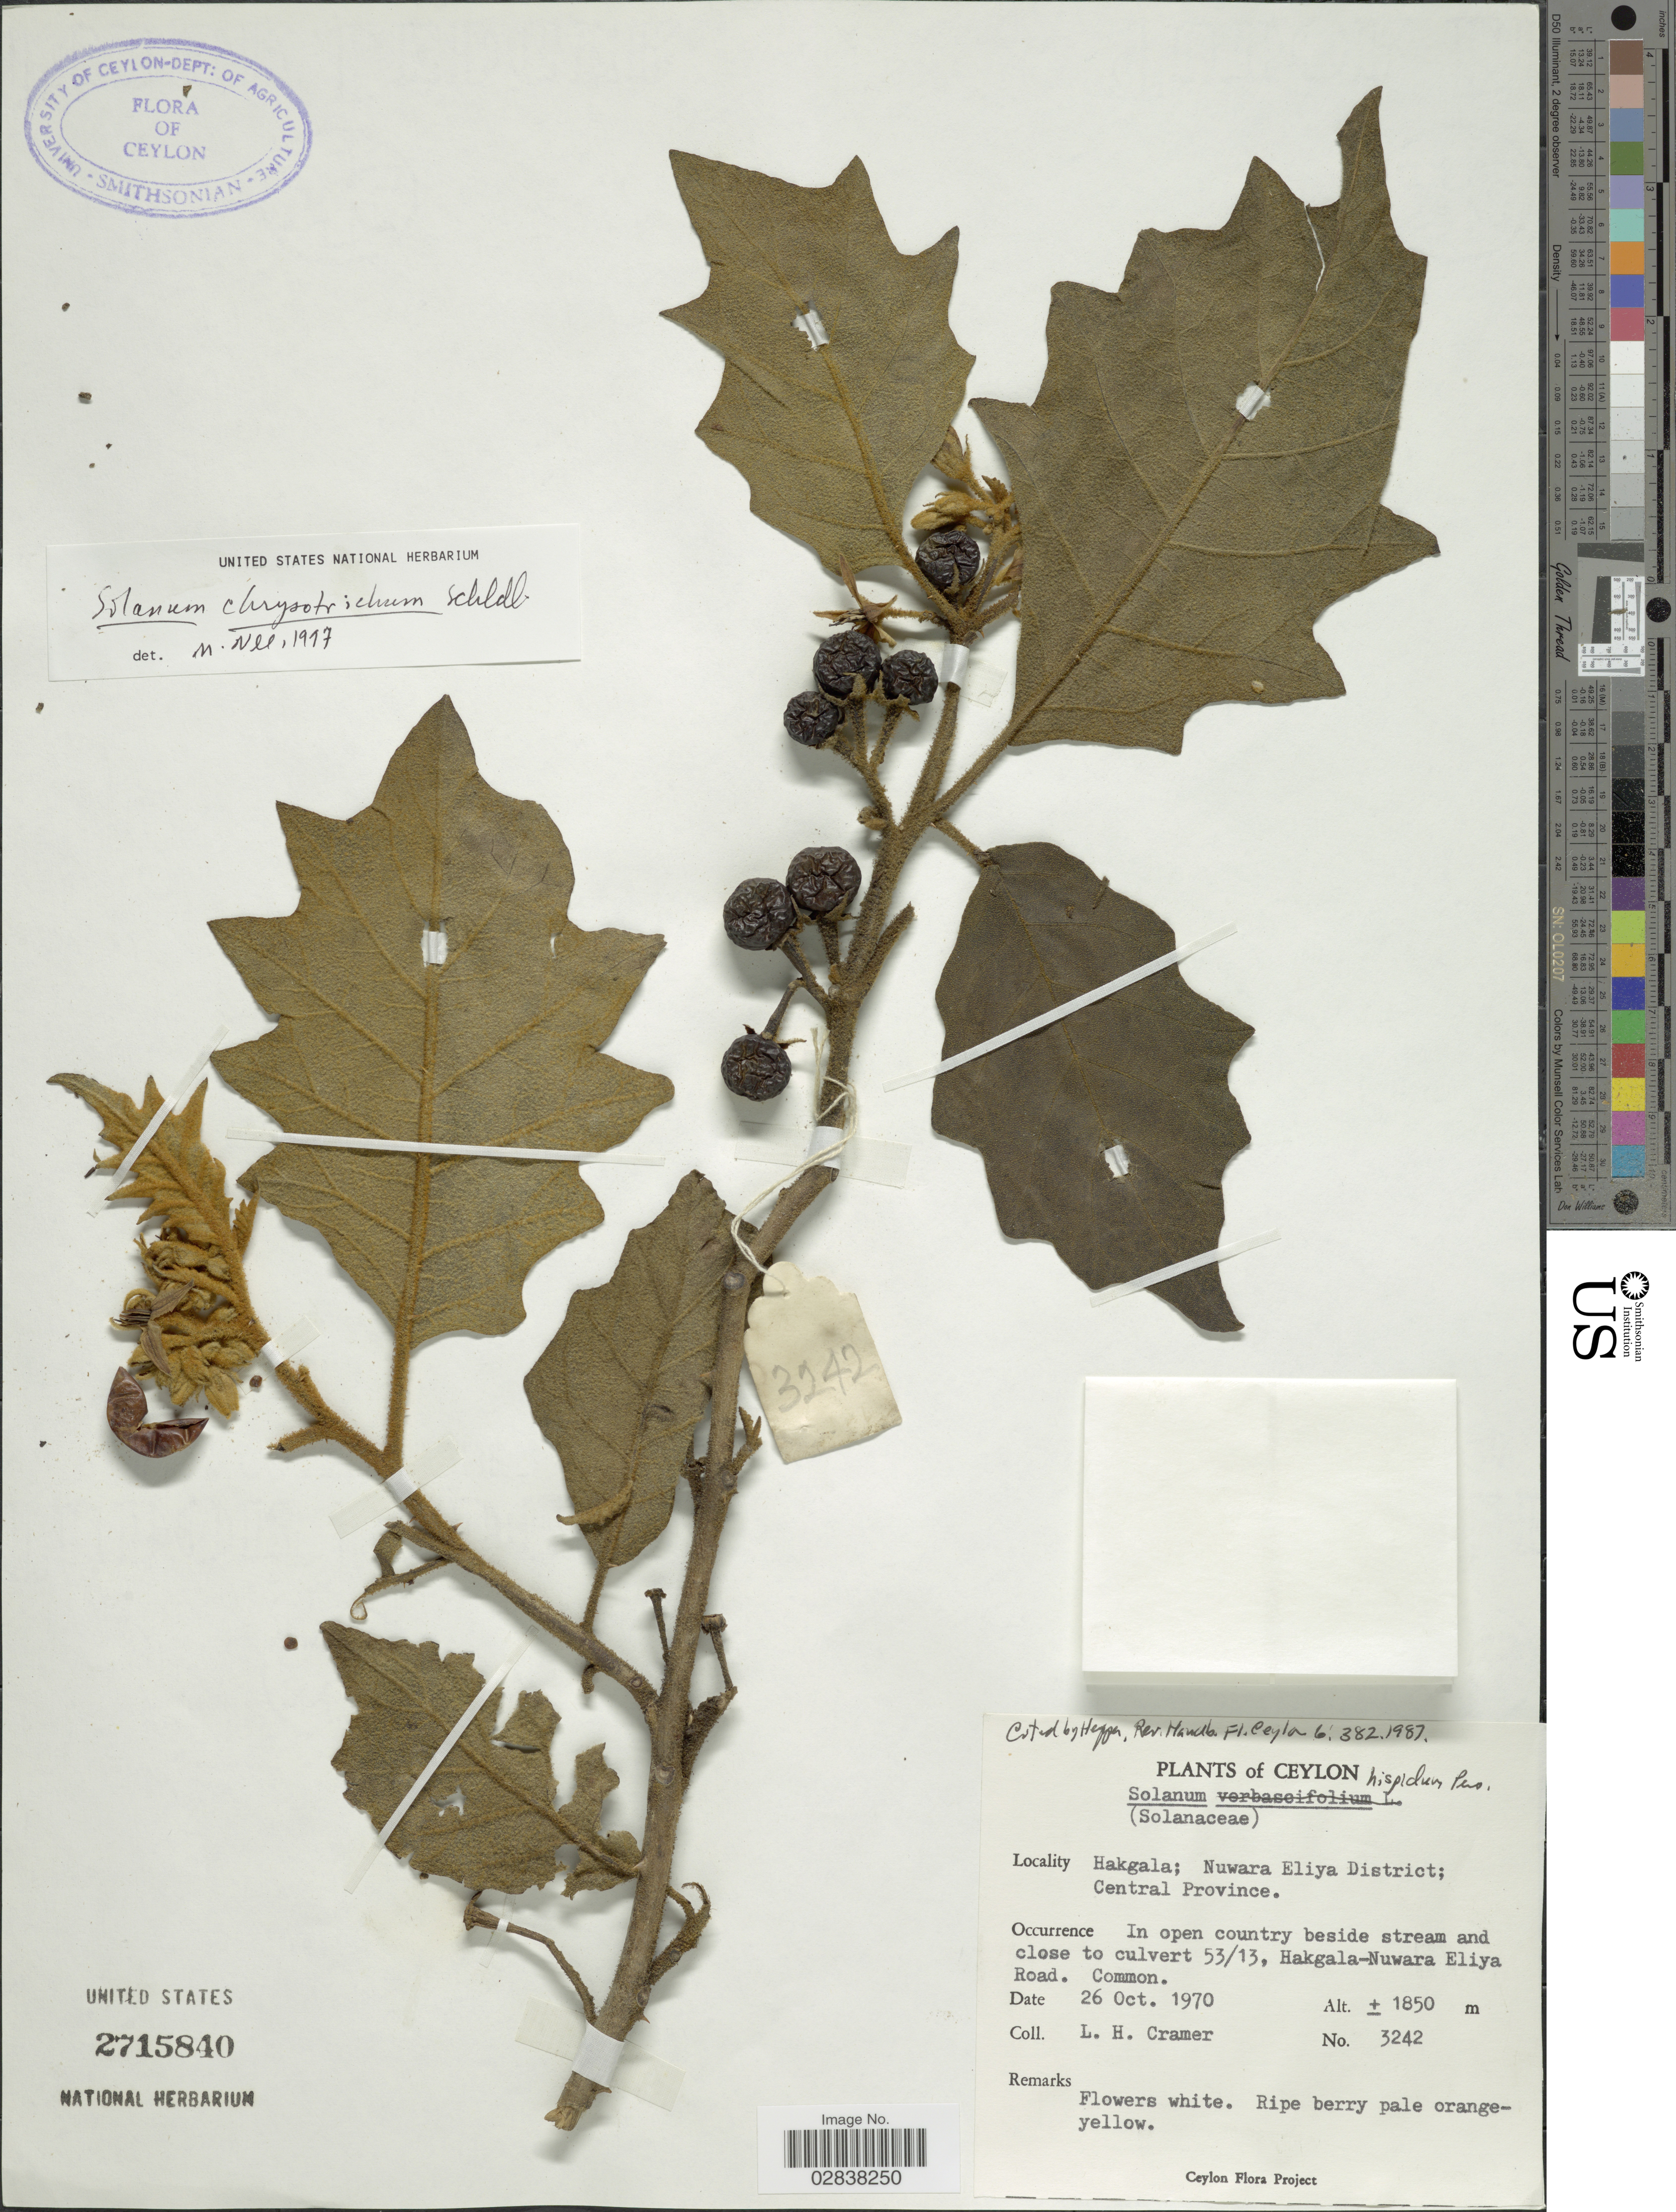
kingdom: Plantae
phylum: Tracheophyta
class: Magnoliopsida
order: Solanales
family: Solanaceae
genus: Solanum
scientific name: Solanum chrysotrichum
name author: Schltdl.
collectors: L. H. Cramer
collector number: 3242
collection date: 1970-10-26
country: Sri Lanka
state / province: Central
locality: Ceylon, Hakgala, Nuwara Eliya District, Central Province, Hakgala-Nuwara Eliya Road.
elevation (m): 1850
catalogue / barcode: US 2715840